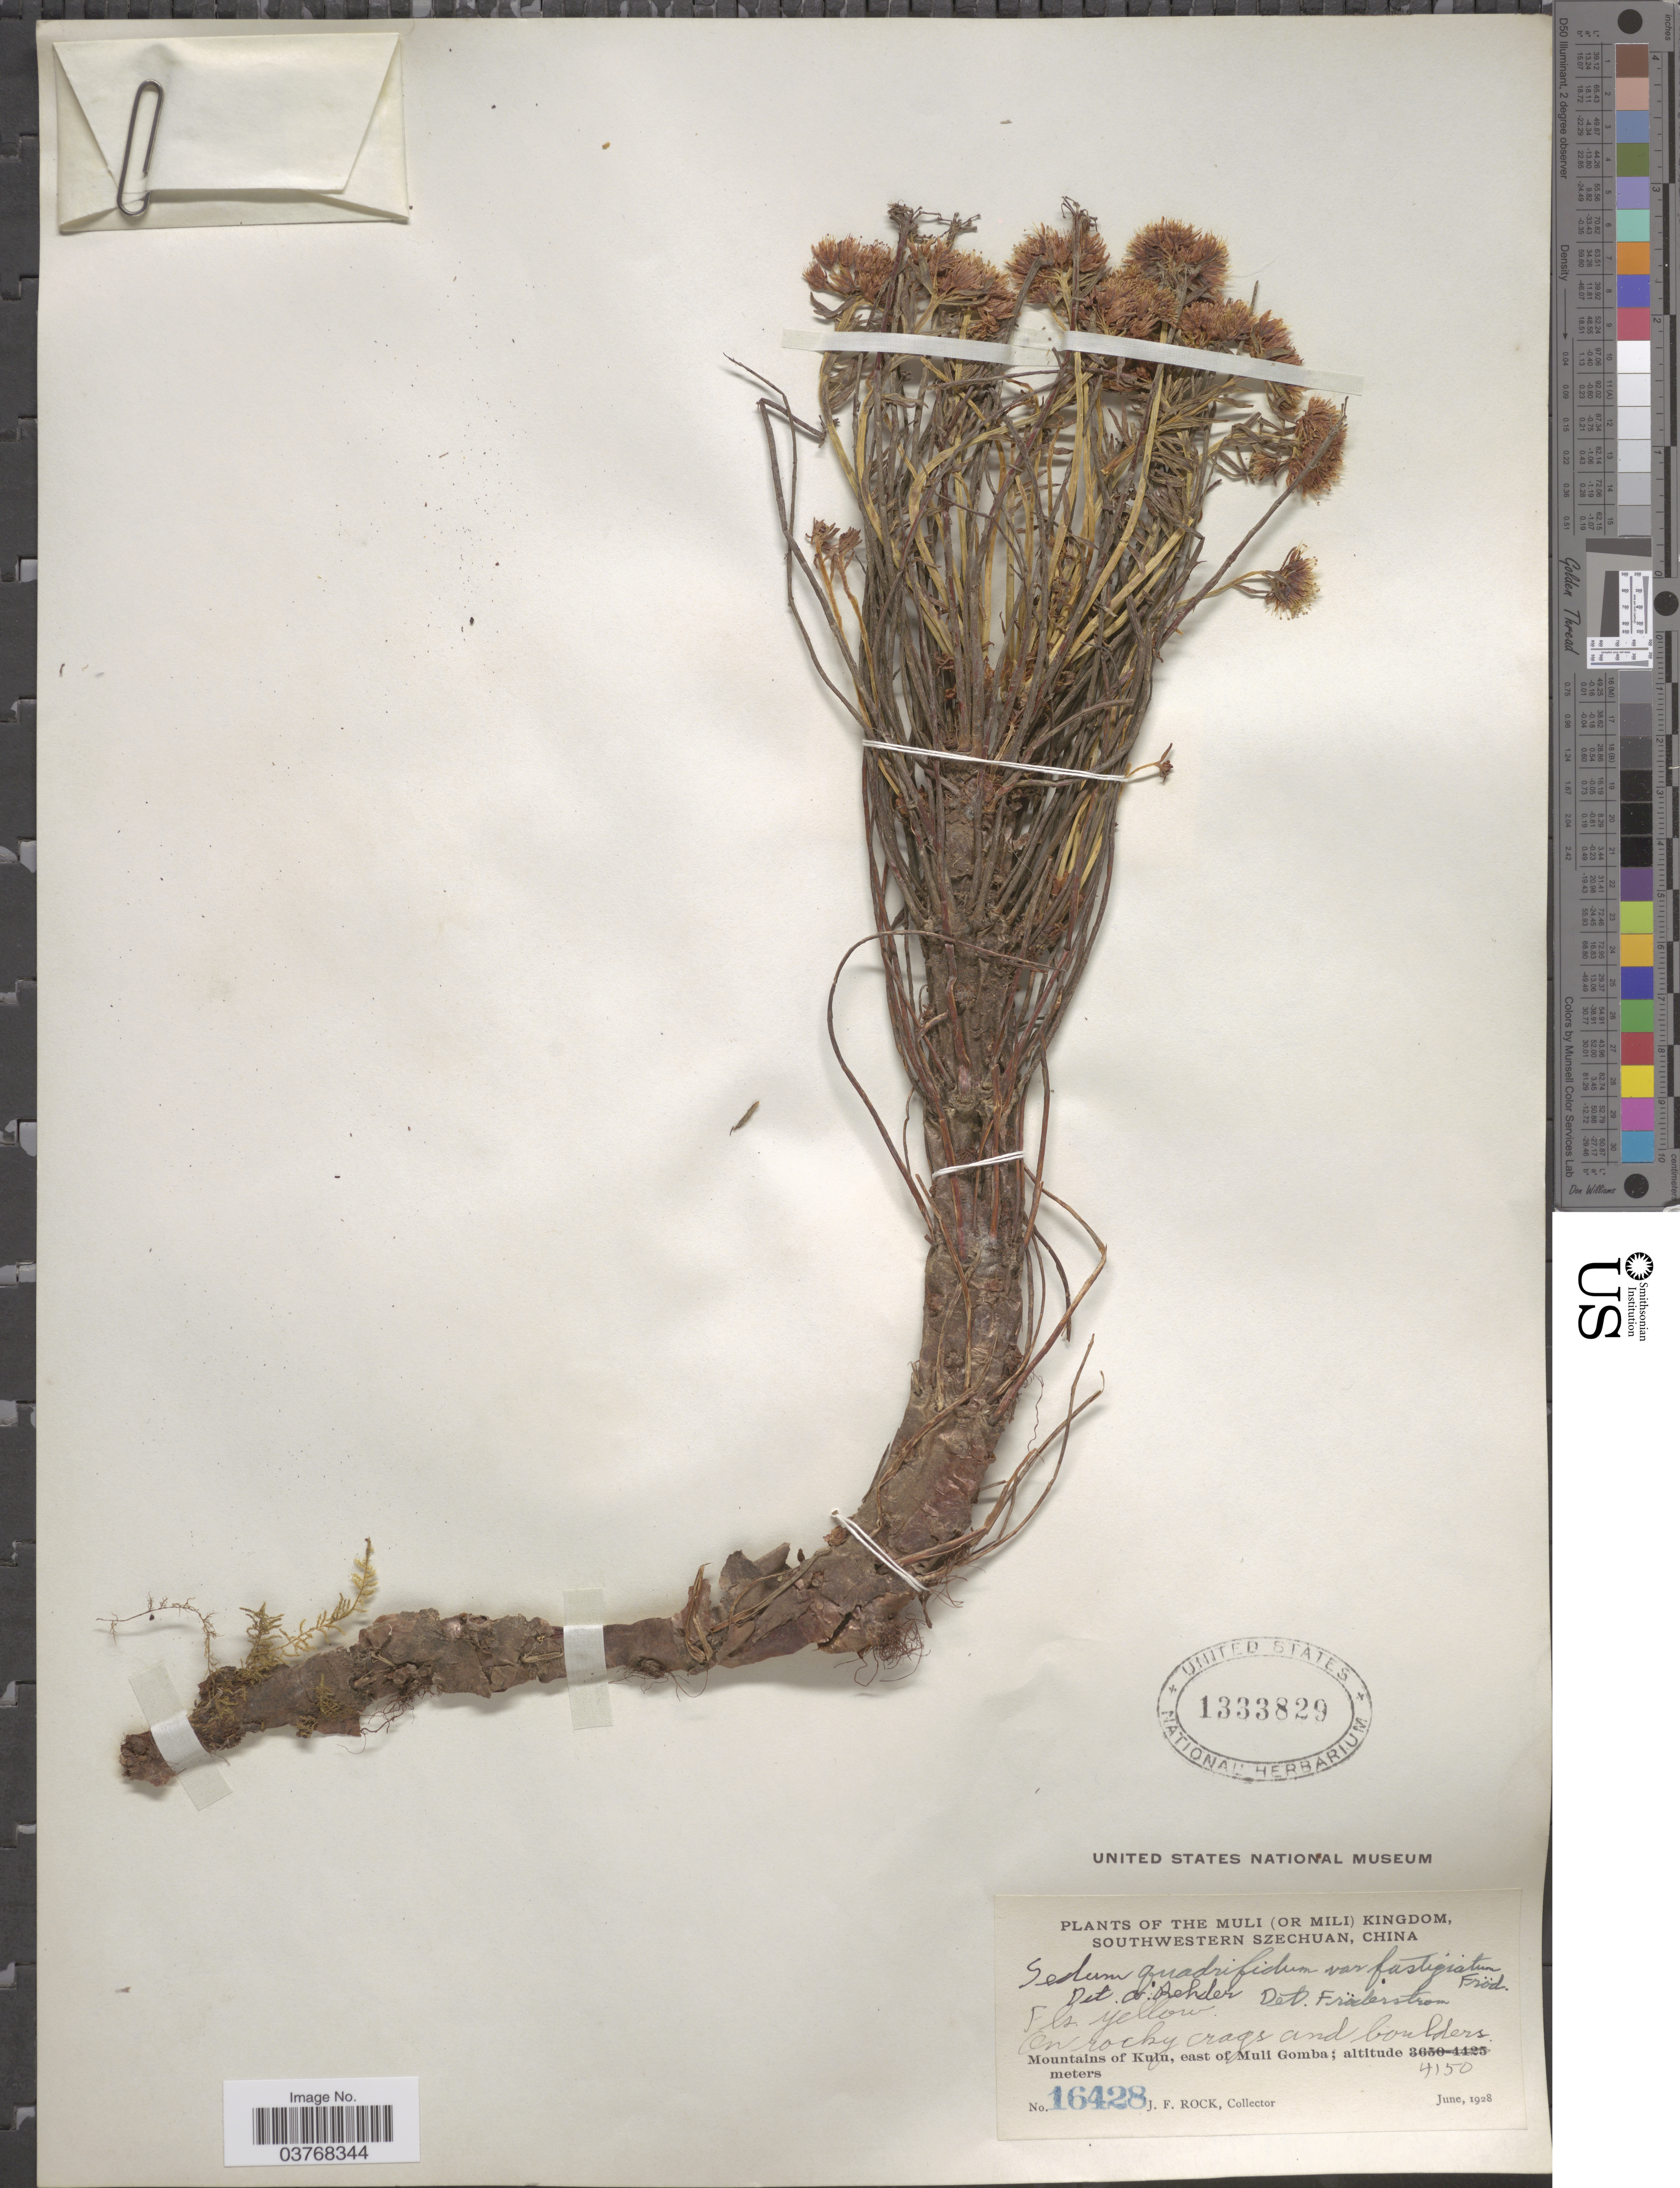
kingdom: Plantae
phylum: Tracheophyta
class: Magnoliopsida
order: Saxifragales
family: Crassulaceae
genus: Rhodiola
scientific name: Rhodiola fastigiata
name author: (Hook. f. & Thomson) S.H. Fu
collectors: J. Rock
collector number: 16428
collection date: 1928-06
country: China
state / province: Sichuan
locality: The Muli (or Mili) Kingdom, Southwestern Szechuan. On rocky crags and boulders. Mountains of Kulu, east of Muli Gomba.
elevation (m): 4150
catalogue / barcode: US 1333829